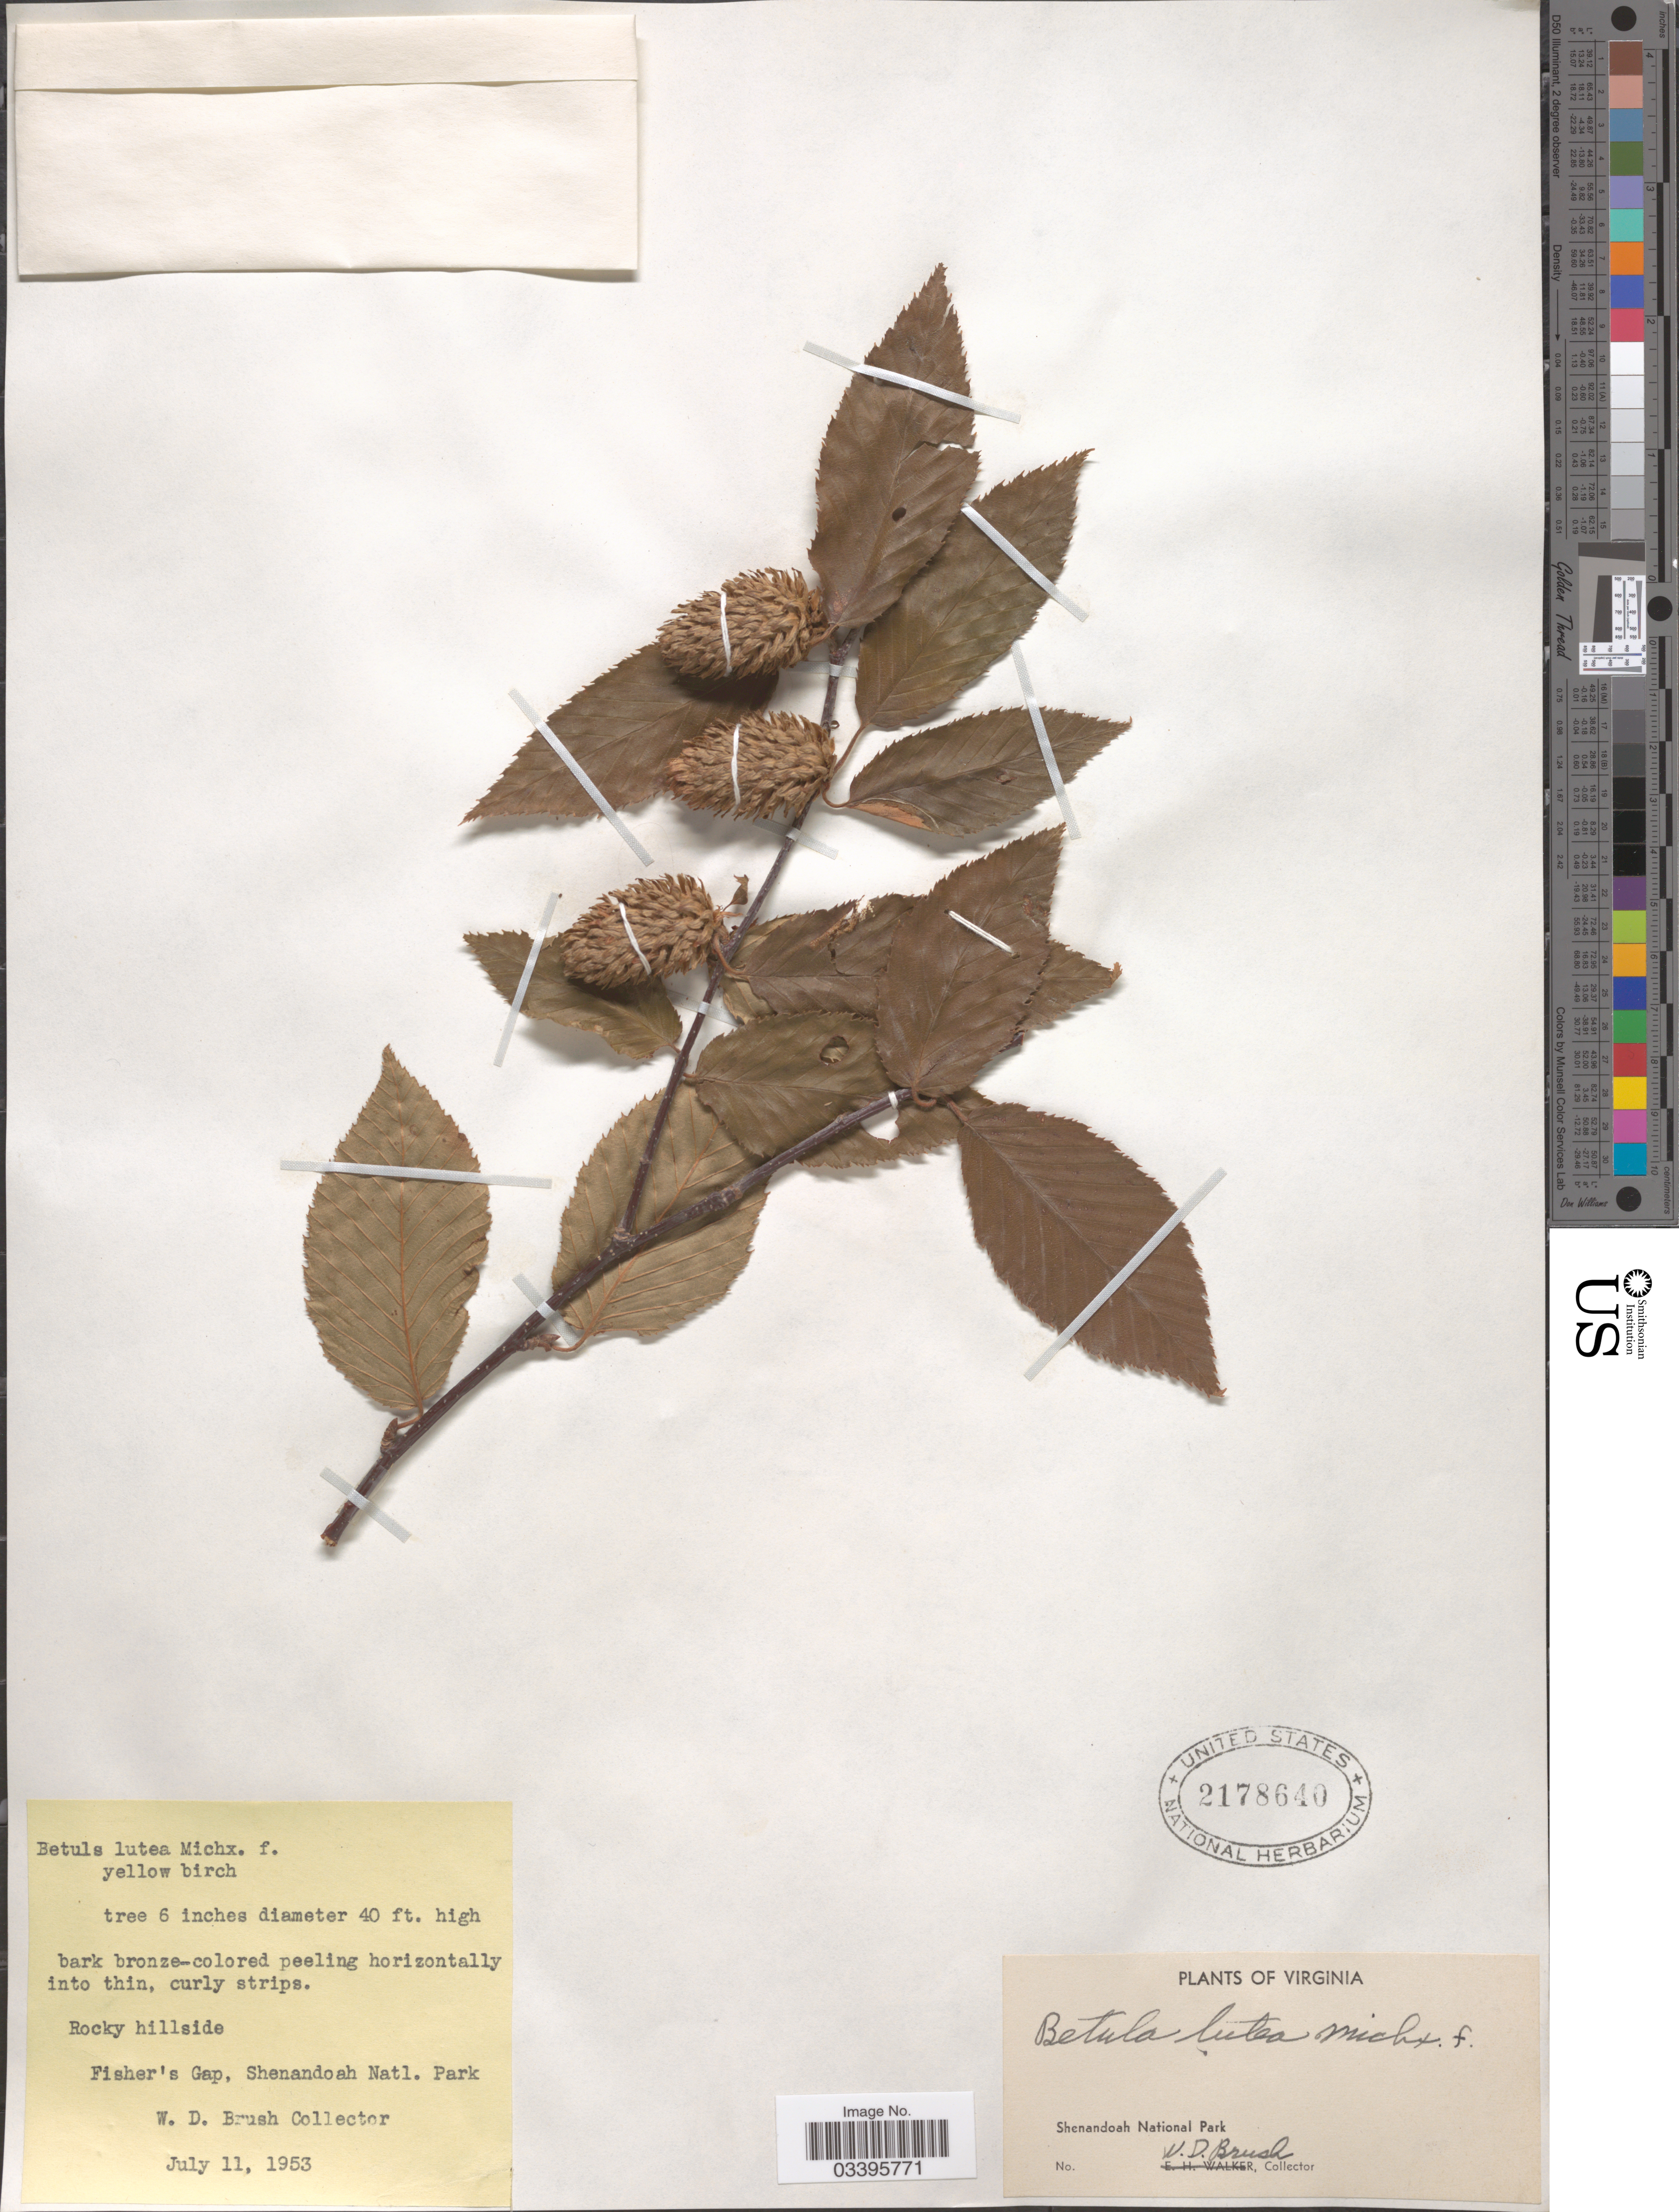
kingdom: Plantae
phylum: Tracheophyta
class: Magnoliopsida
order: Fagales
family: Betulaceae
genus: Betula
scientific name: Betula lutea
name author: F. Michx.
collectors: W. Brush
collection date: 1953-07-11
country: United States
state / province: Virginia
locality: Fisher's Gap, Shenandoah National Park.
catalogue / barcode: US 2178640